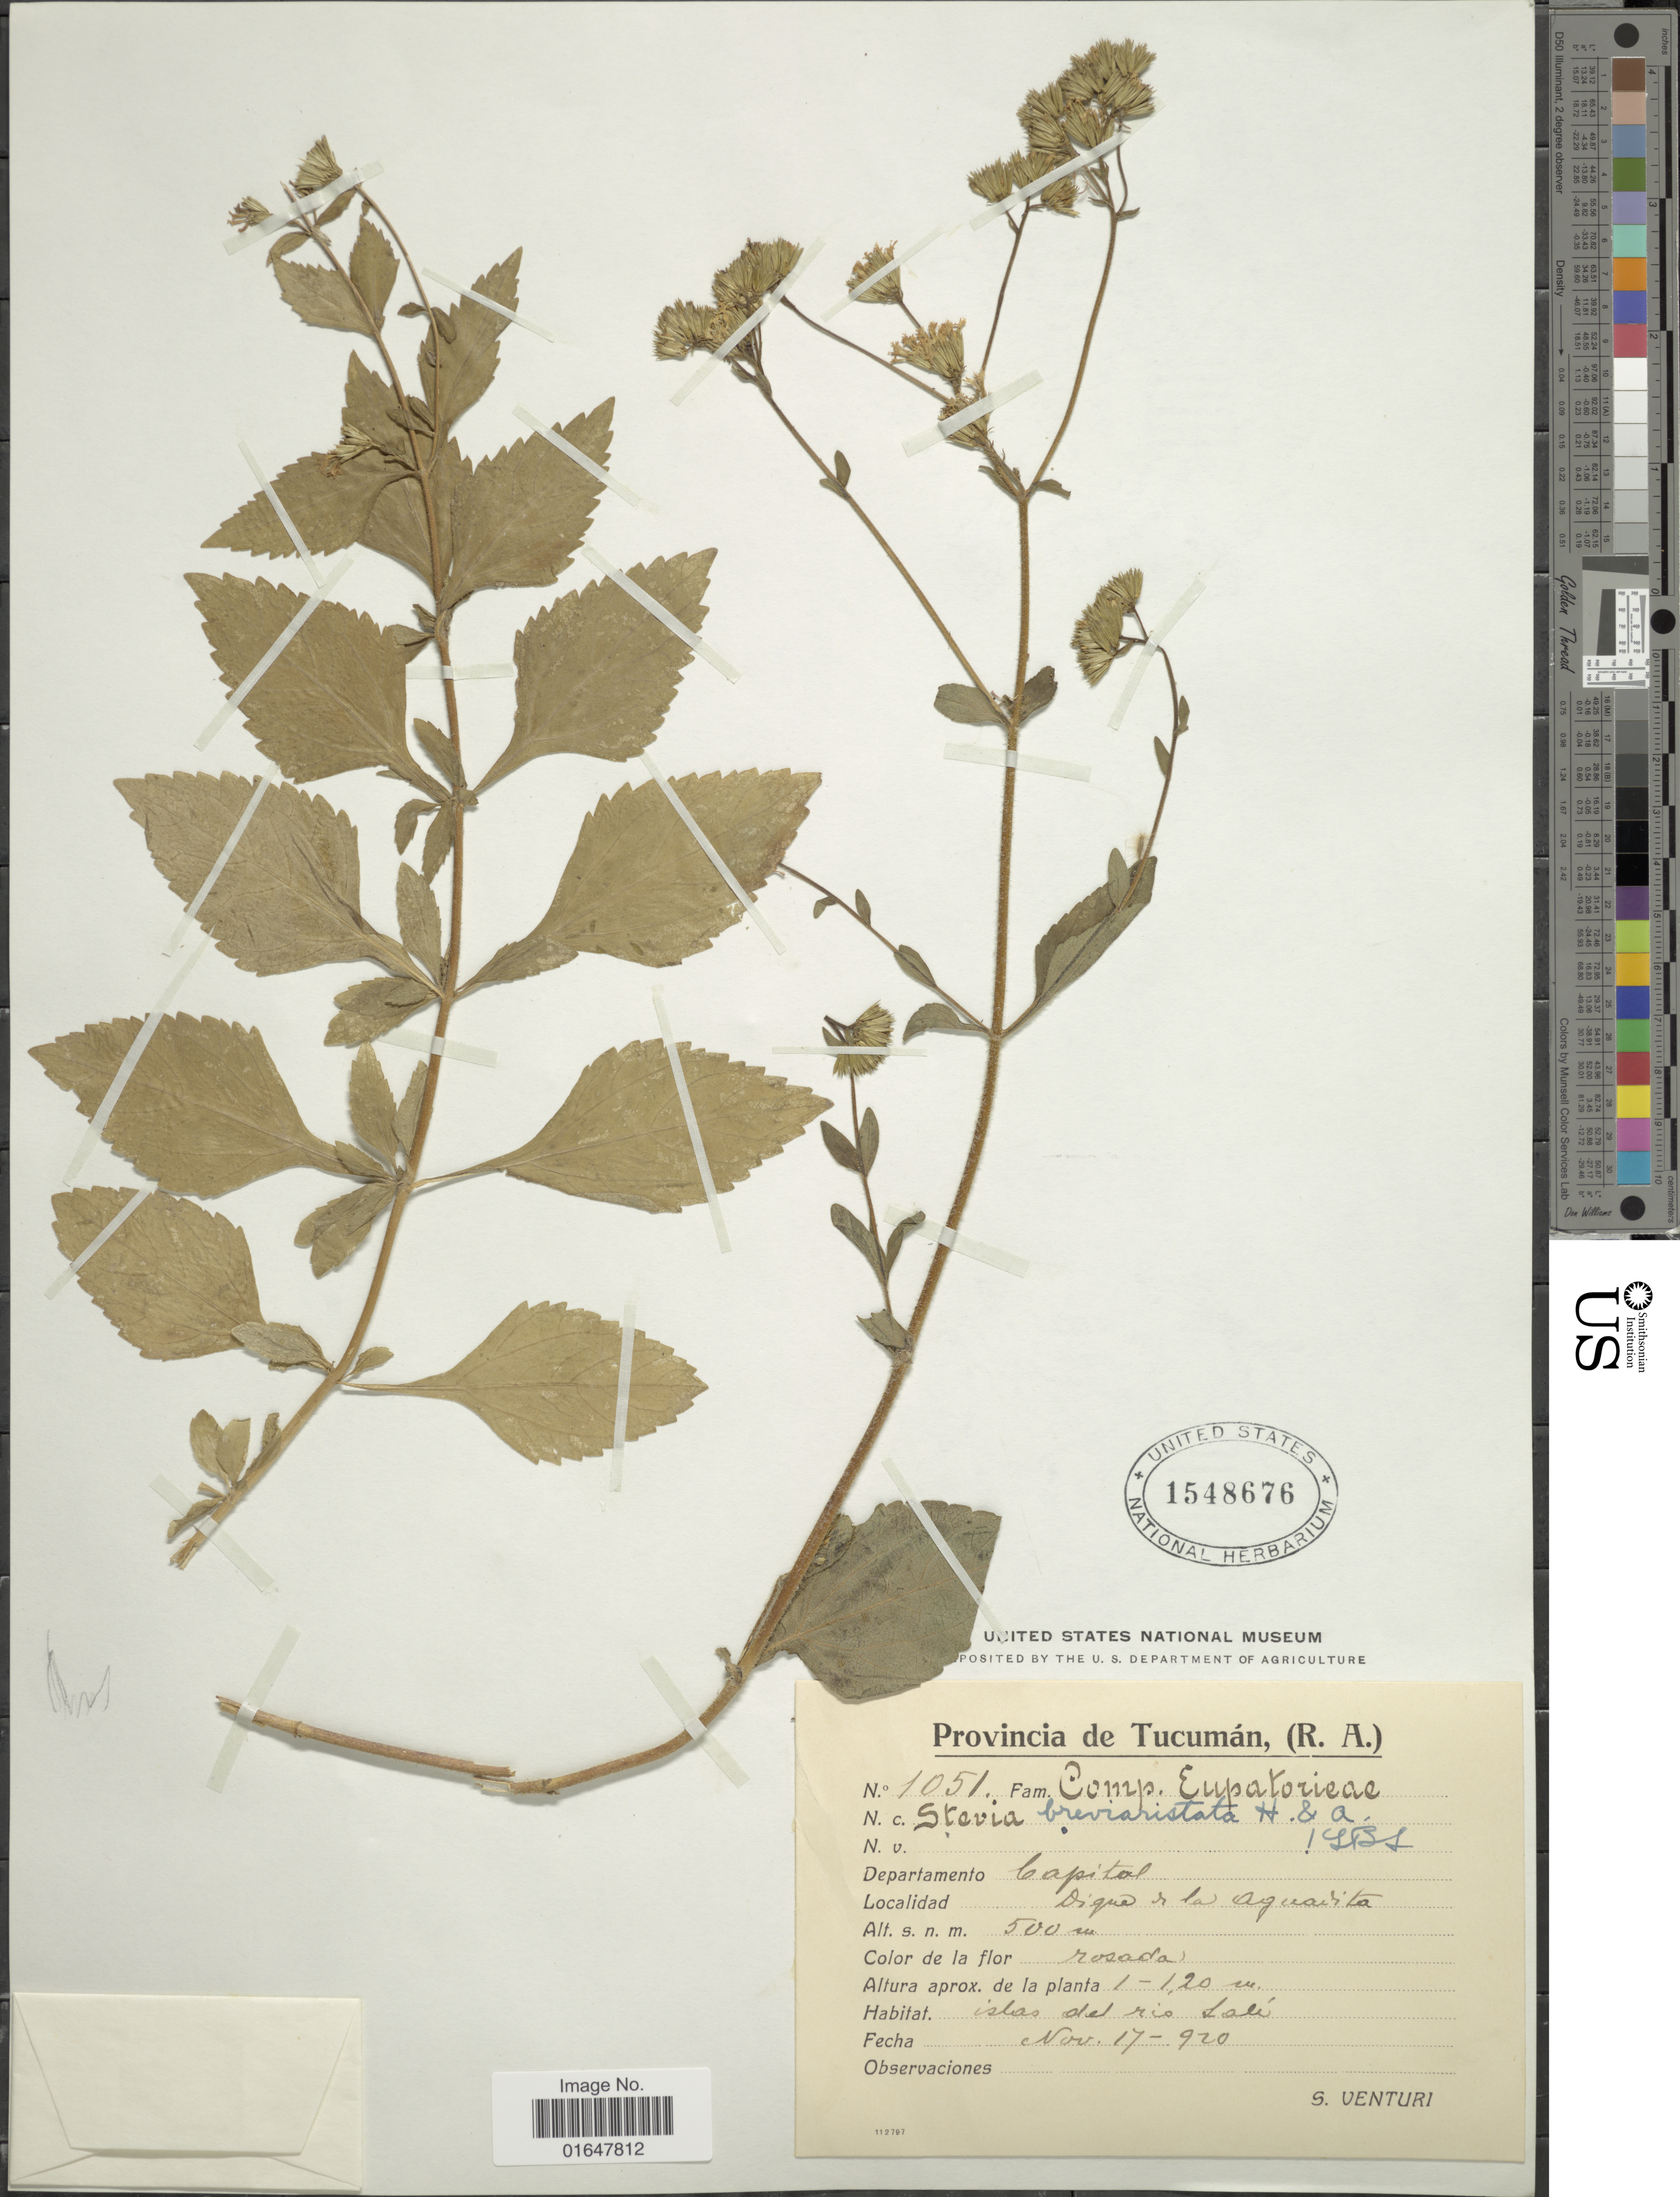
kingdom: Plantae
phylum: Tracheophyta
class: Magnoliopsida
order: Asterales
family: Asteraceae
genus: Stevia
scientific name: Stevia breviaristata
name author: Hook. & Arn.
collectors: S. Venturi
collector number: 1051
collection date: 1920-11-17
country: Argentina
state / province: Tucuman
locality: La Aguadita Dam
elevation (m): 500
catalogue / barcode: US 1548676